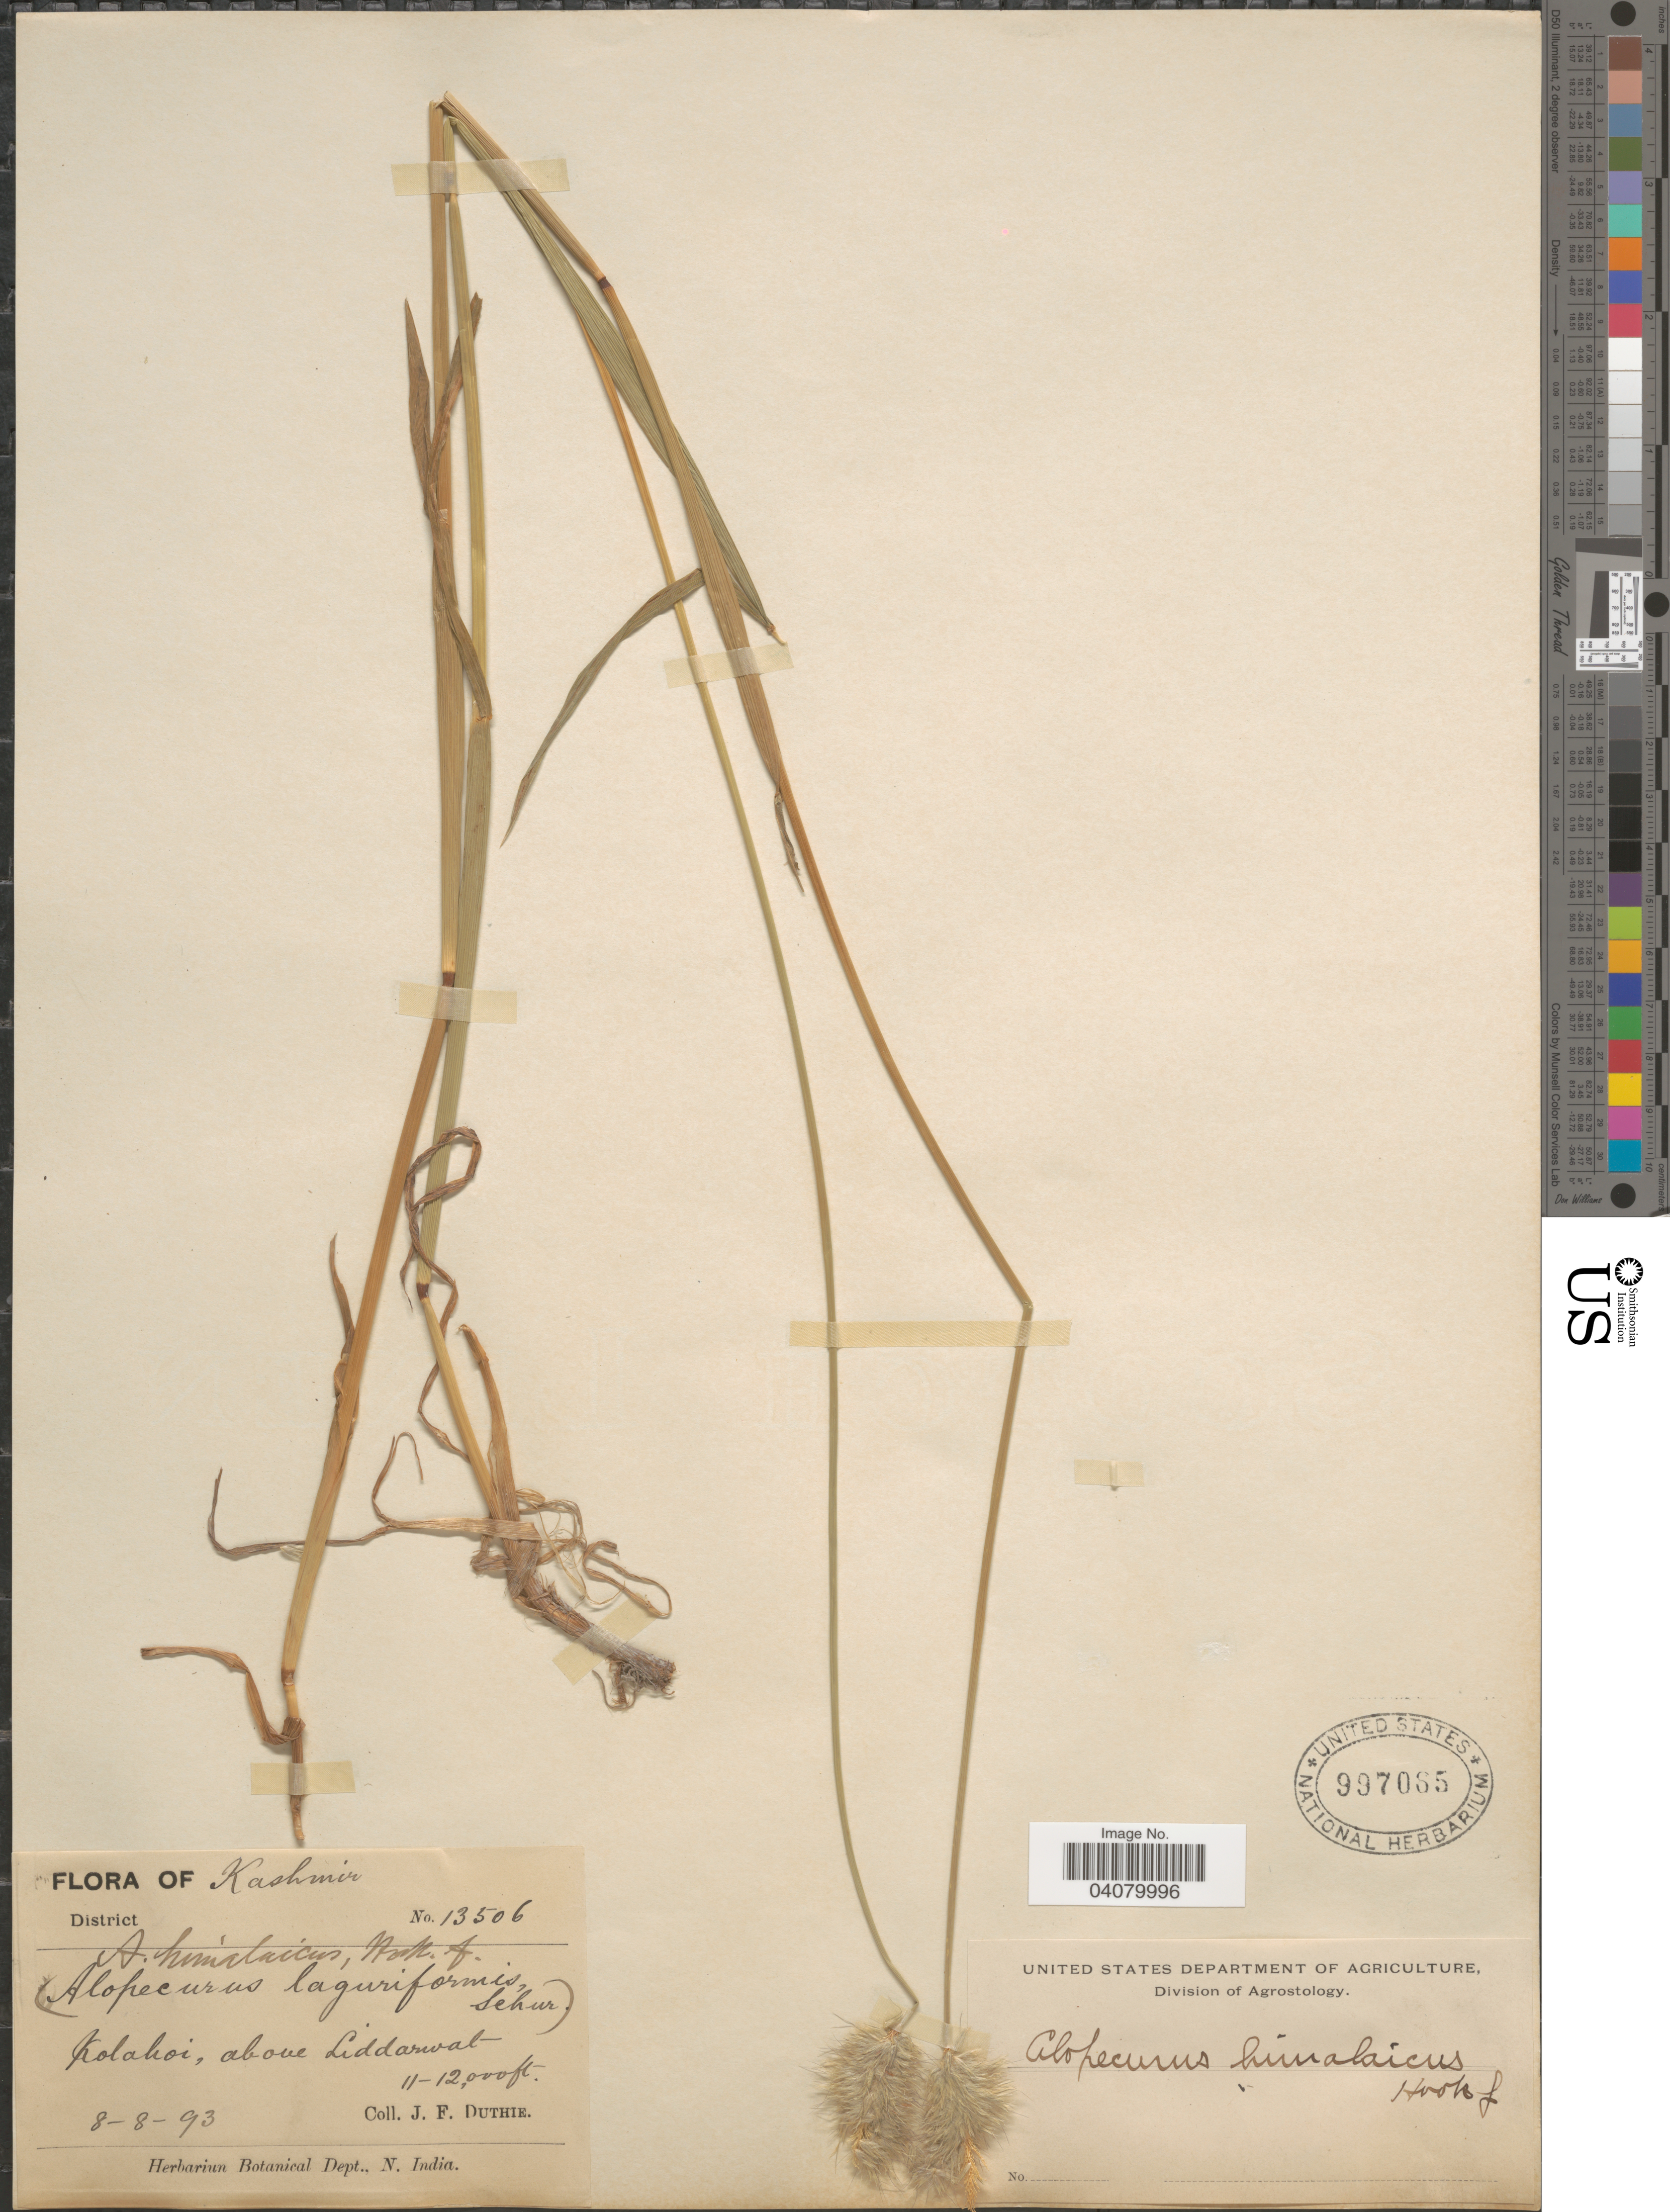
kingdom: Plantae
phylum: Tracheophyta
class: Liliopsida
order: Poales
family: Poaceae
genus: Alopecurus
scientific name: Alopecurus himalaicus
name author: Hook. f.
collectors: J. F. Duthie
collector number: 13506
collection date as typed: Transcribed d/m/y: 8/8/93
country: India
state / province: Jammu and Kashmir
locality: Kashmir. Kolahoi, above Liddarwat.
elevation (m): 3353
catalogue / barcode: US 997065